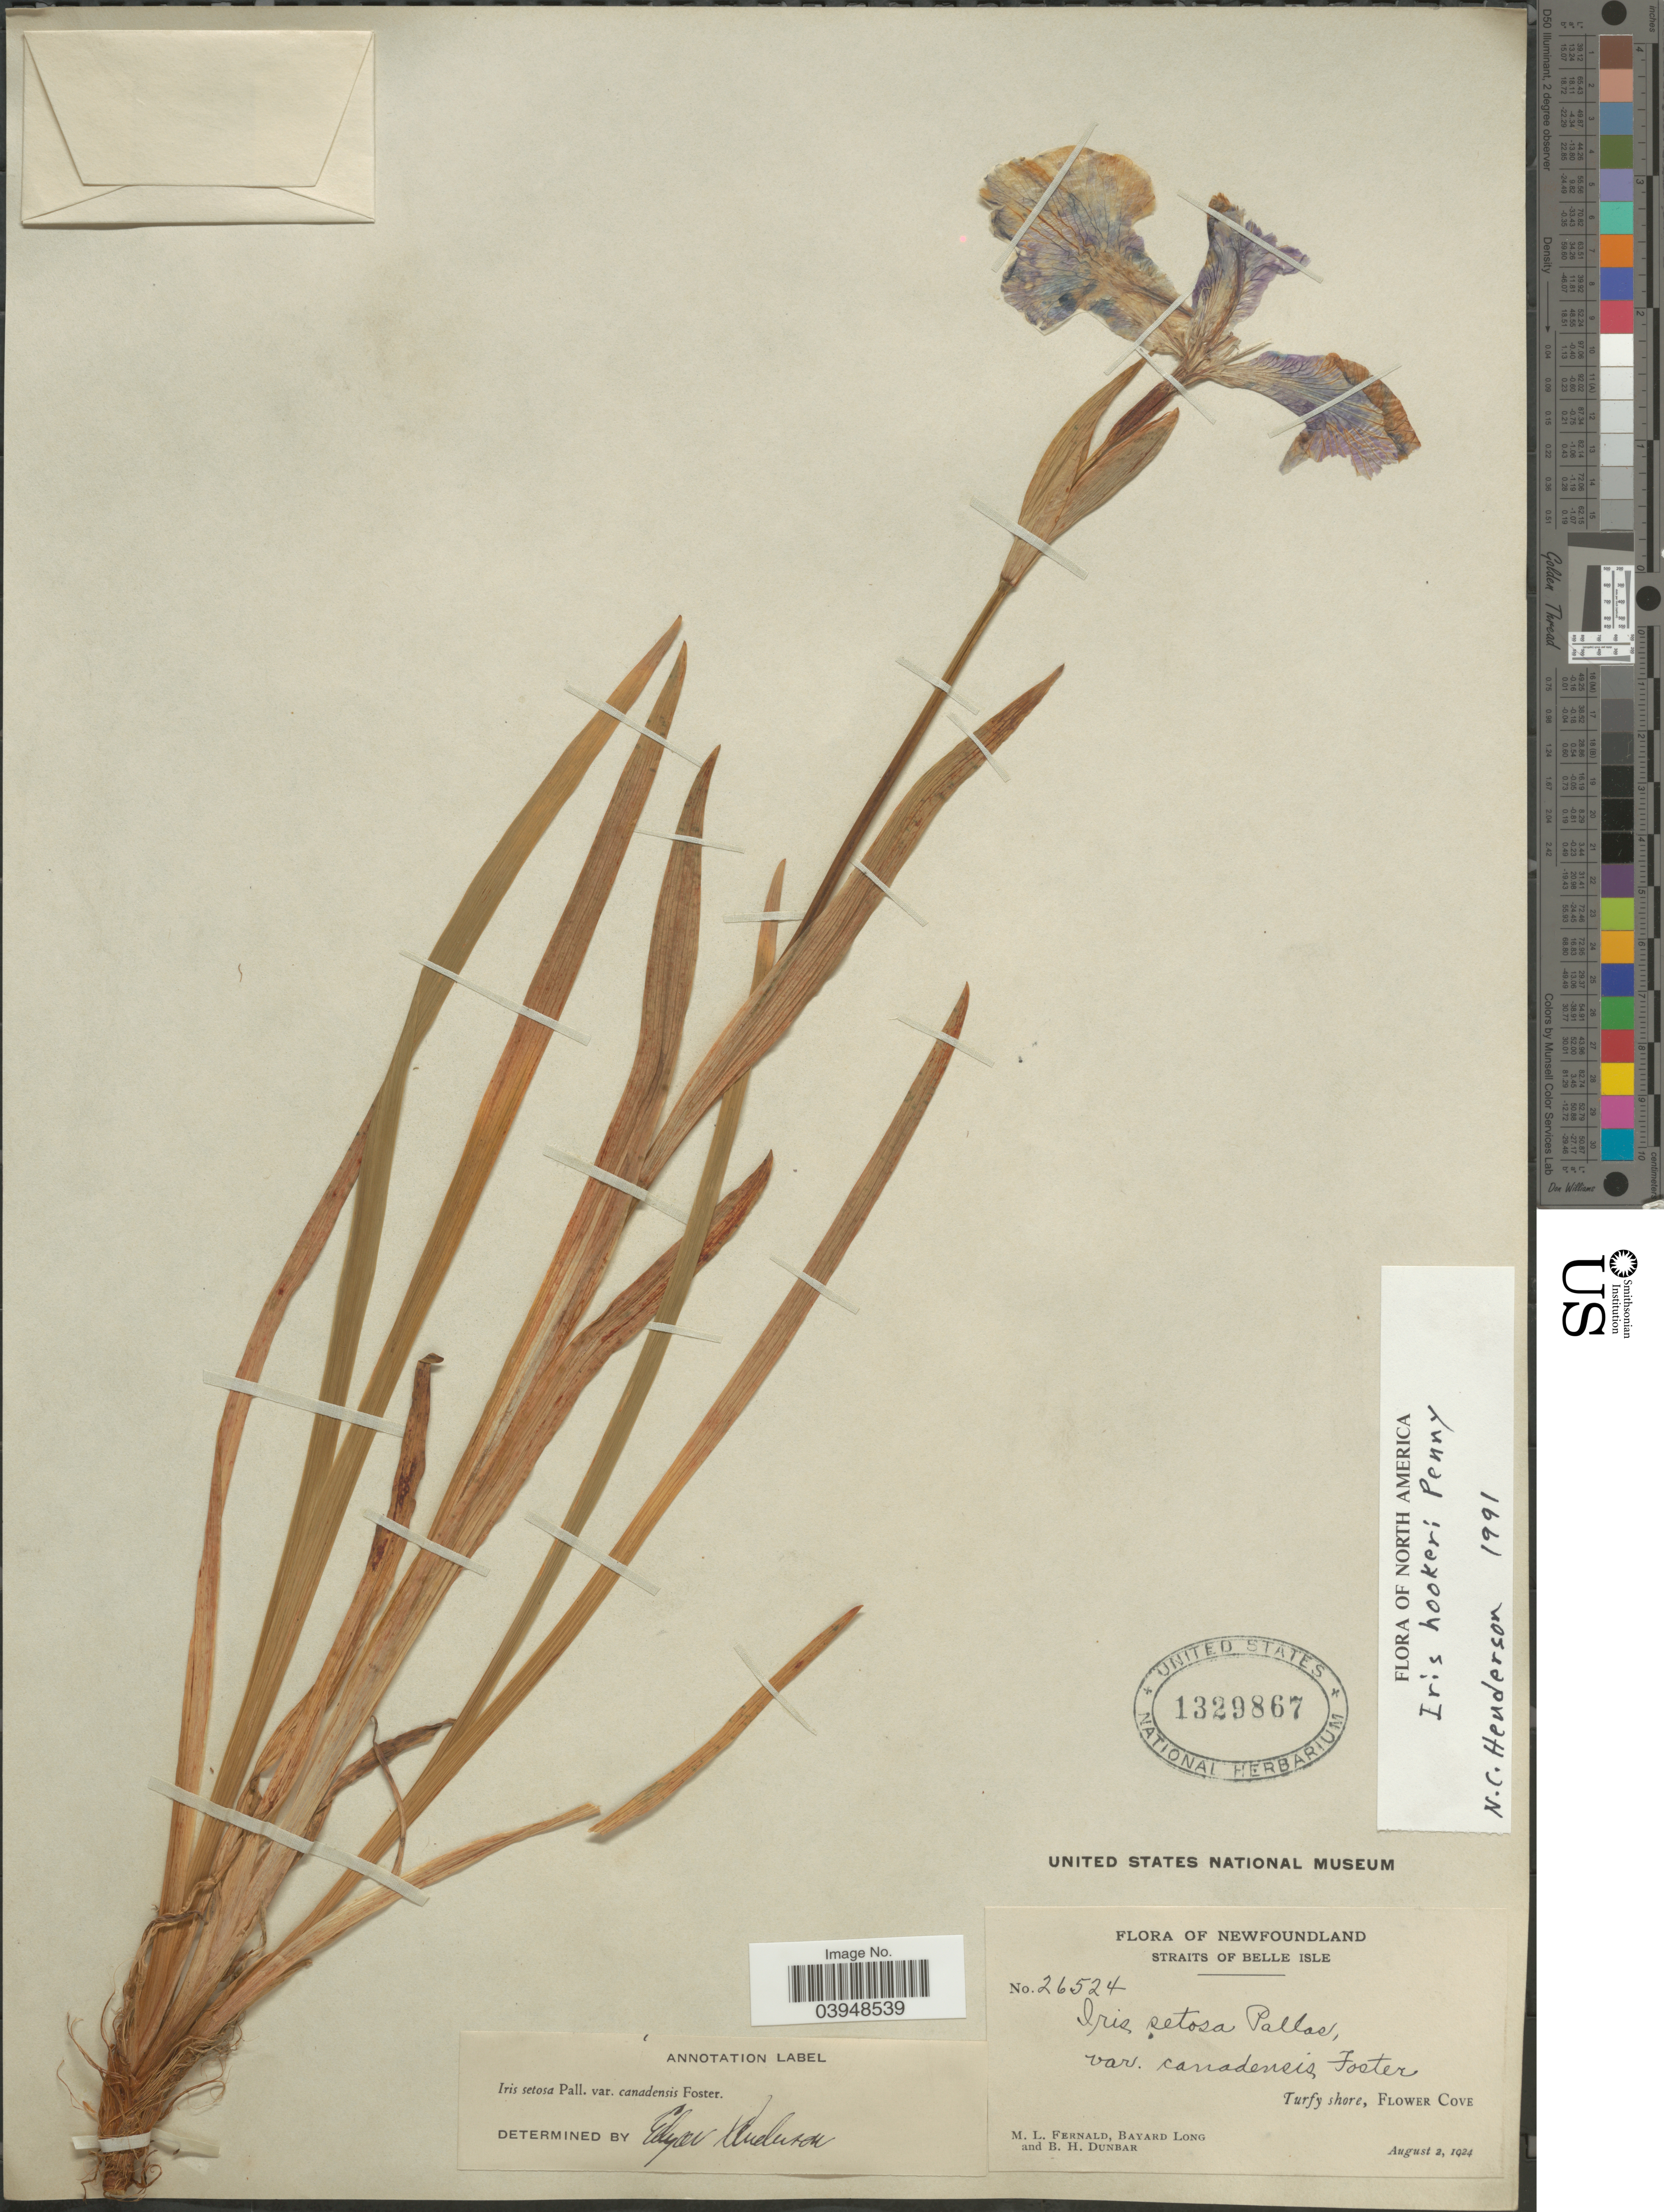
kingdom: Plantae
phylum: Tracheophyta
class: Liliopsida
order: Asparagales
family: Iridaceae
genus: Iris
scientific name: Iris hookeri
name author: Penny ex G. Don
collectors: M. L. Fernald, B. Long & B. Dunbar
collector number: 26524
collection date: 1924-08-02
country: Canada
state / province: Newfoundland and Labrador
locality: Straits of Belle Isle. Turfy shore, Flower Cove.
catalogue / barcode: US 1329867